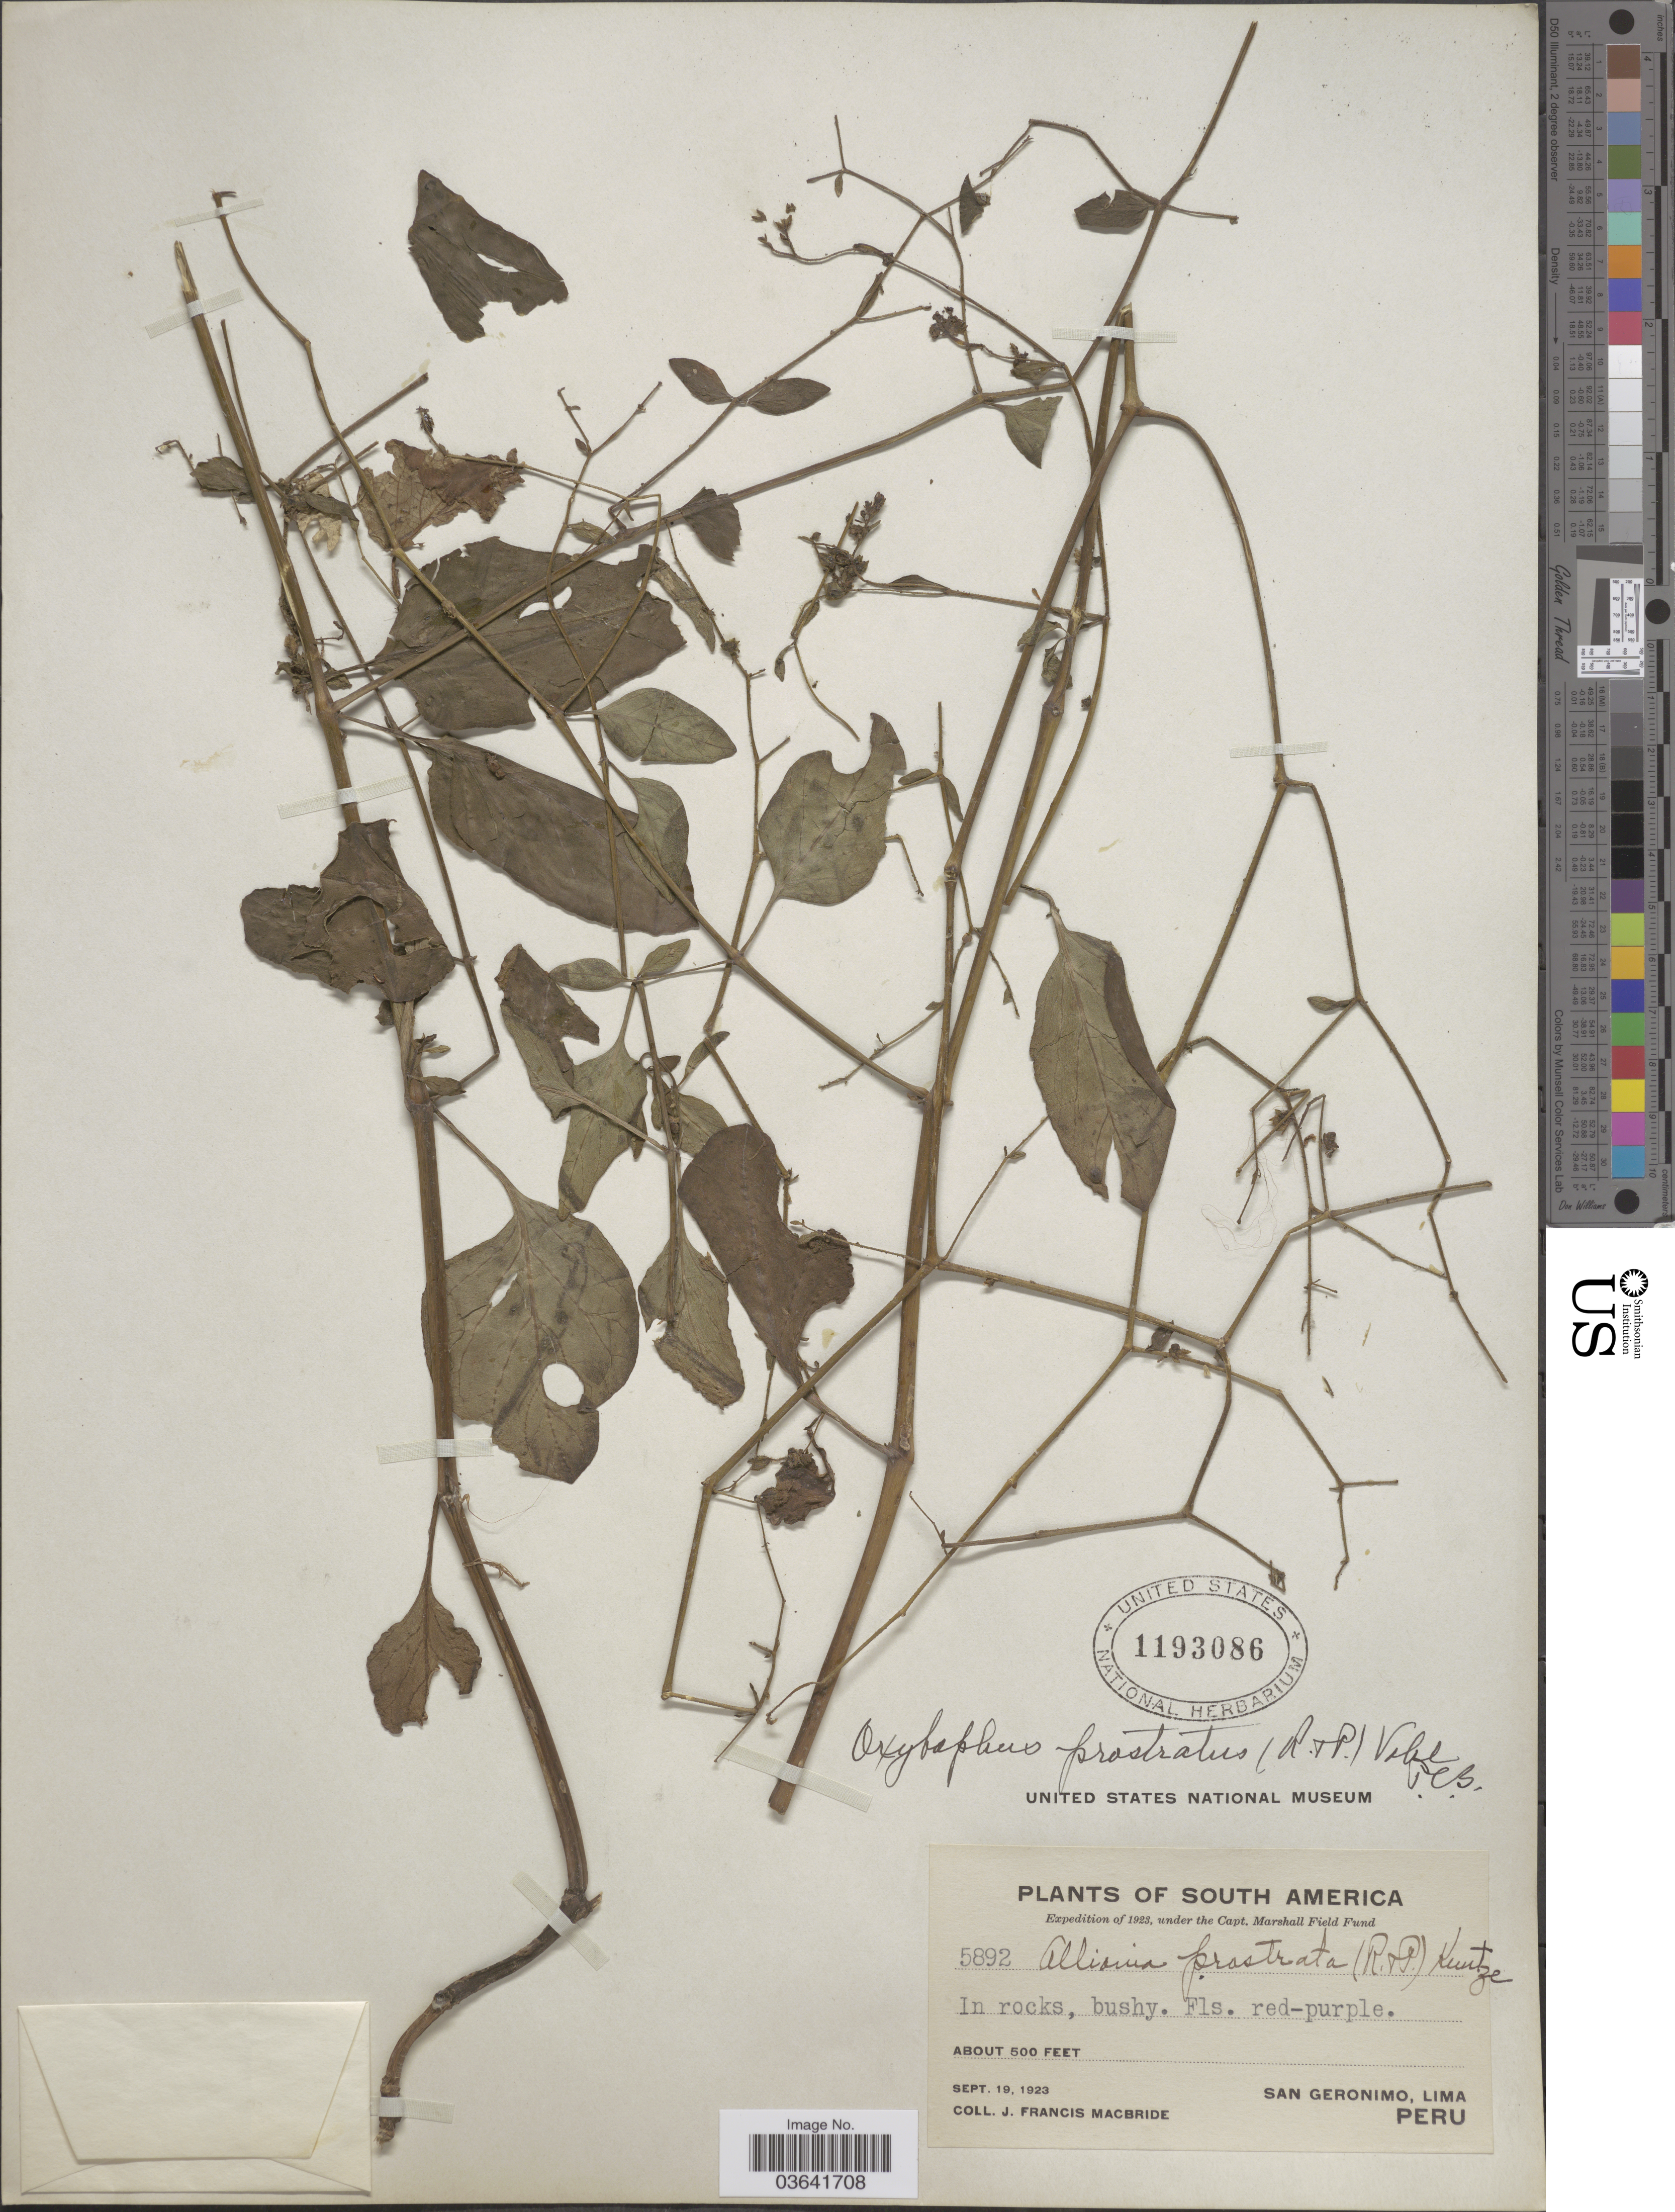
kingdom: Plantae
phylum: Tracheophyta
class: Magnoliopsida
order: Caryophyllales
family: Nyctaginaceae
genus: Mirabilis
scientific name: Mirabilis prostrata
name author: (Ruiz & Pav.) Heimerl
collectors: J. F. Macbride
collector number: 5892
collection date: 1923-09-19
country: Peru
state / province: Lima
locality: San Geronimo.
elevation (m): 152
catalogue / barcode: US 1193086